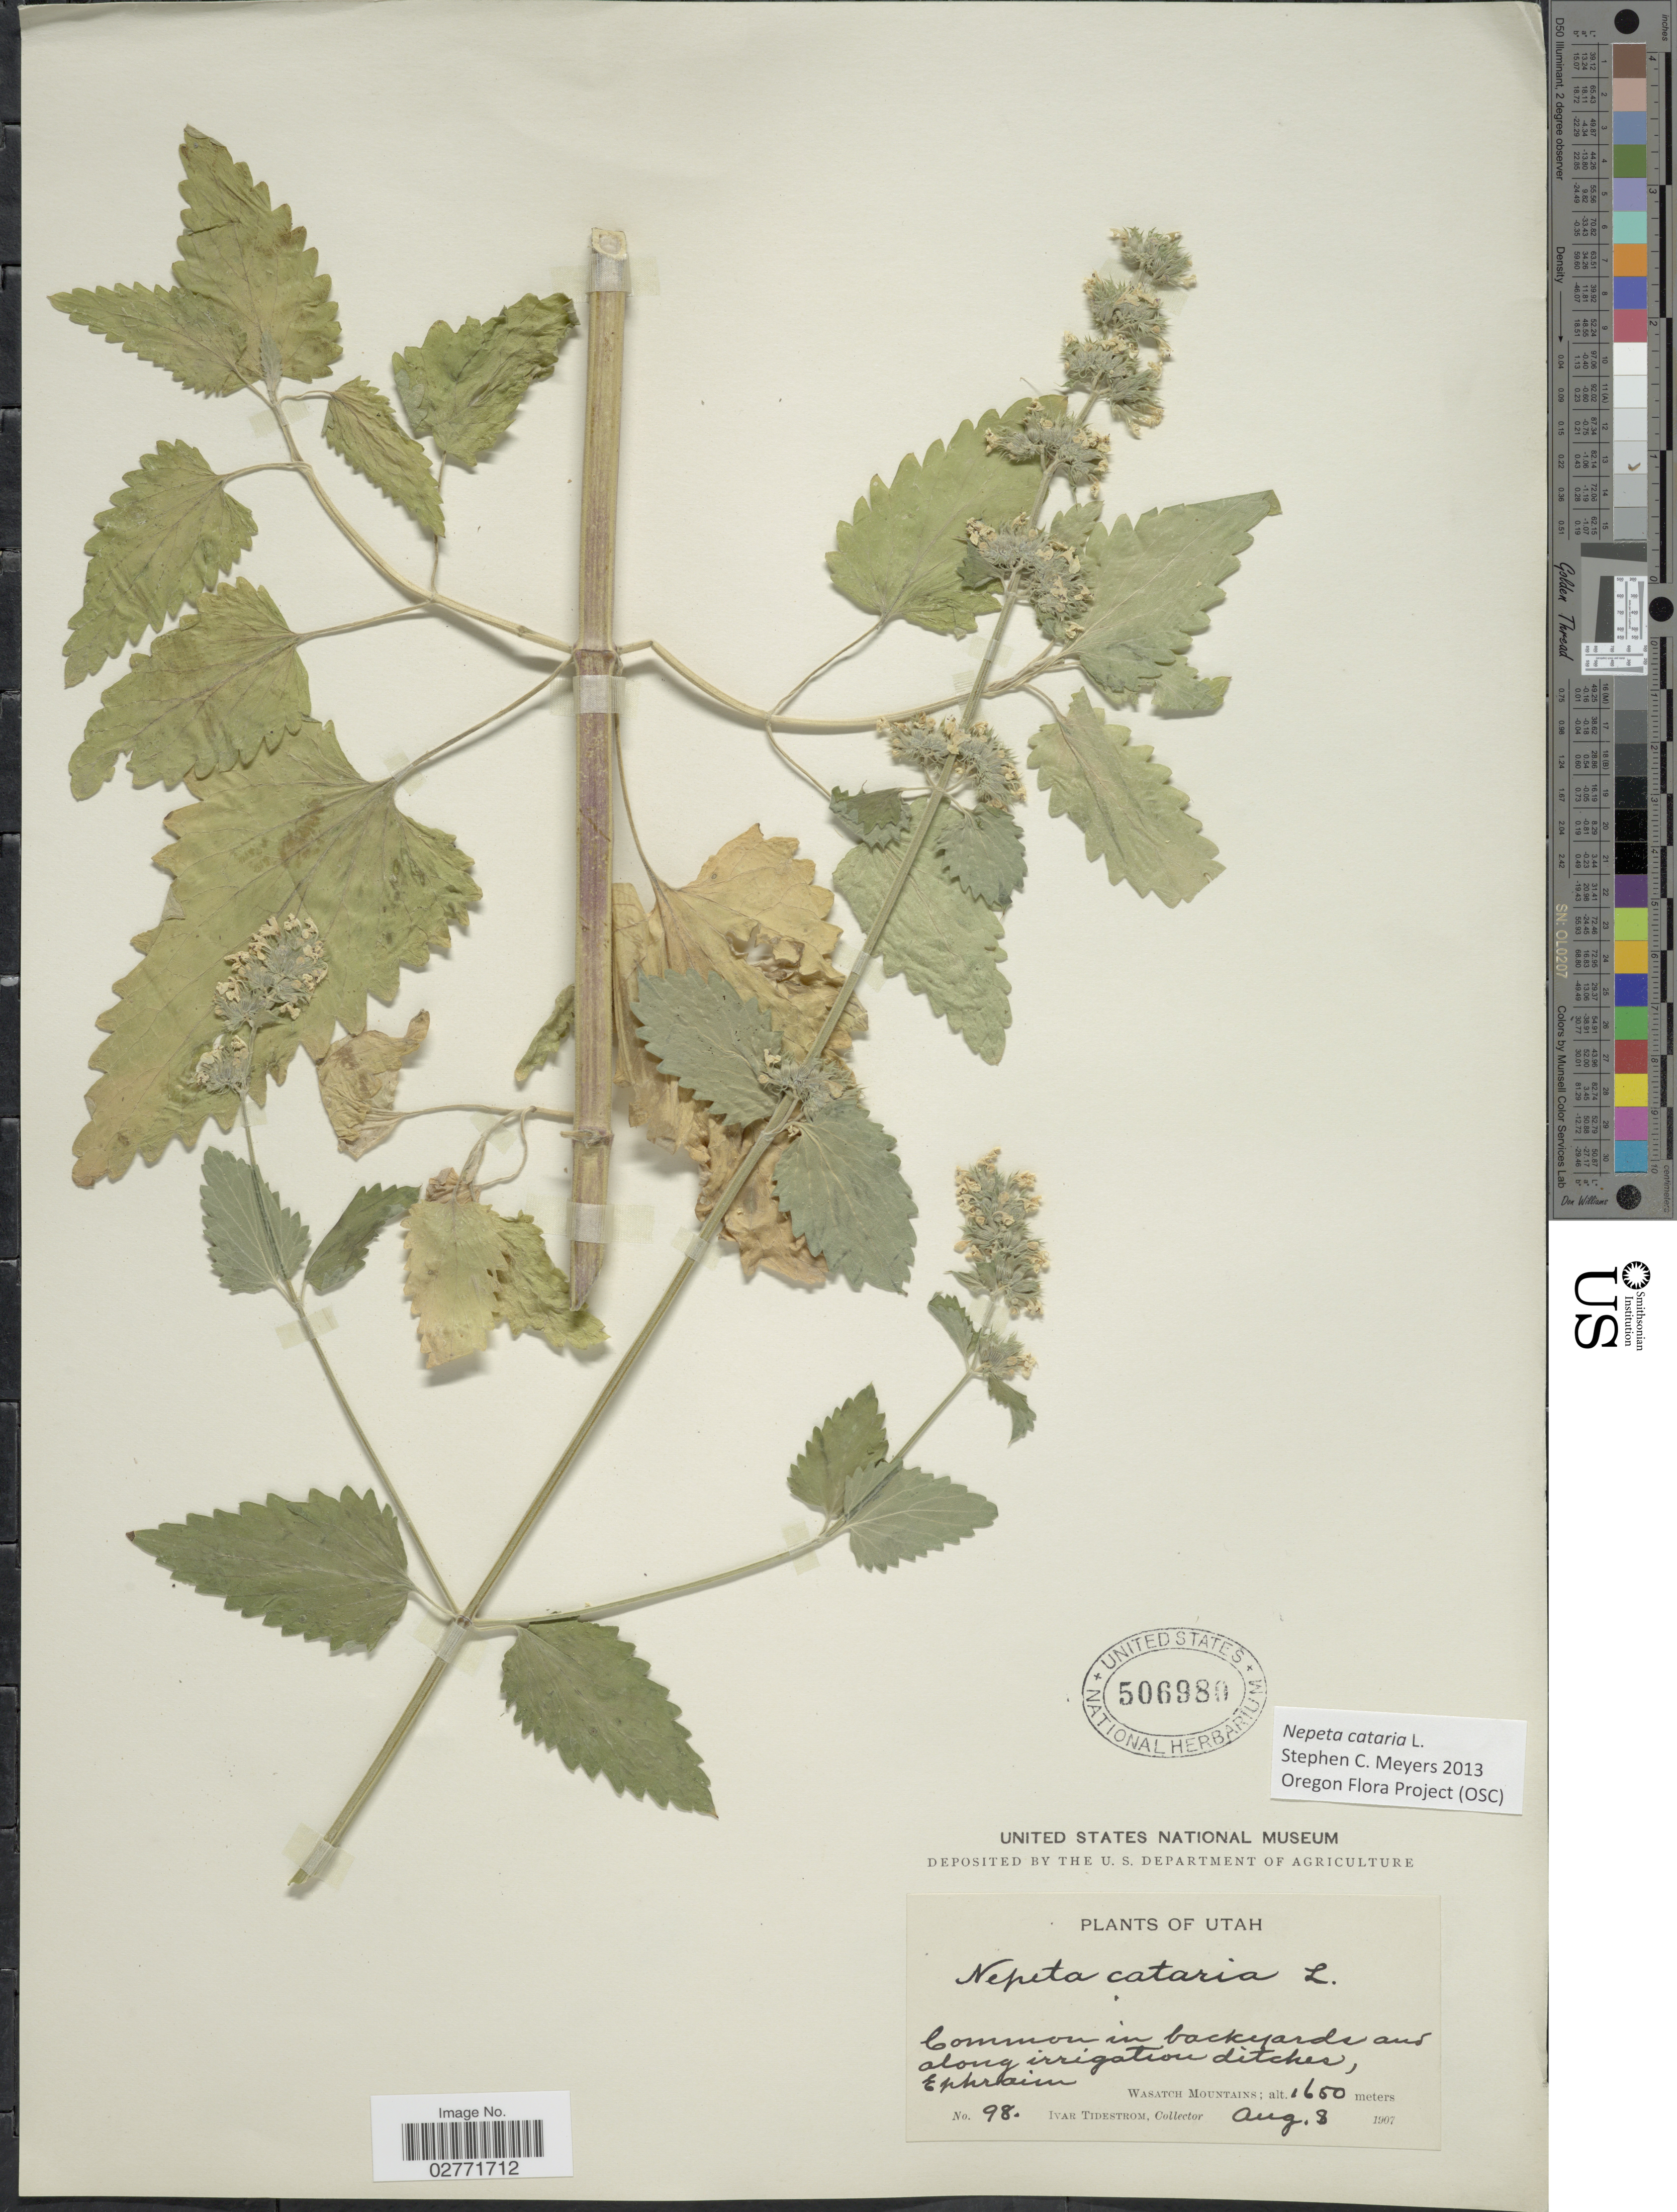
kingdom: Plantae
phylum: Tracheophyta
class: Magnoliopsida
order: Lamiales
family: Lamiaceae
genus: Nepeta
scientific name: Nepeta cataria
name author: L.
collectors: I. F. Tidestrom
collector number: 98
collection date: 1907-08-08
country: United States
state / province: Utah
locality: Ephraim, Wasatch Mountains.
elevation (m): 1650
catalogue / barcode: US 506980